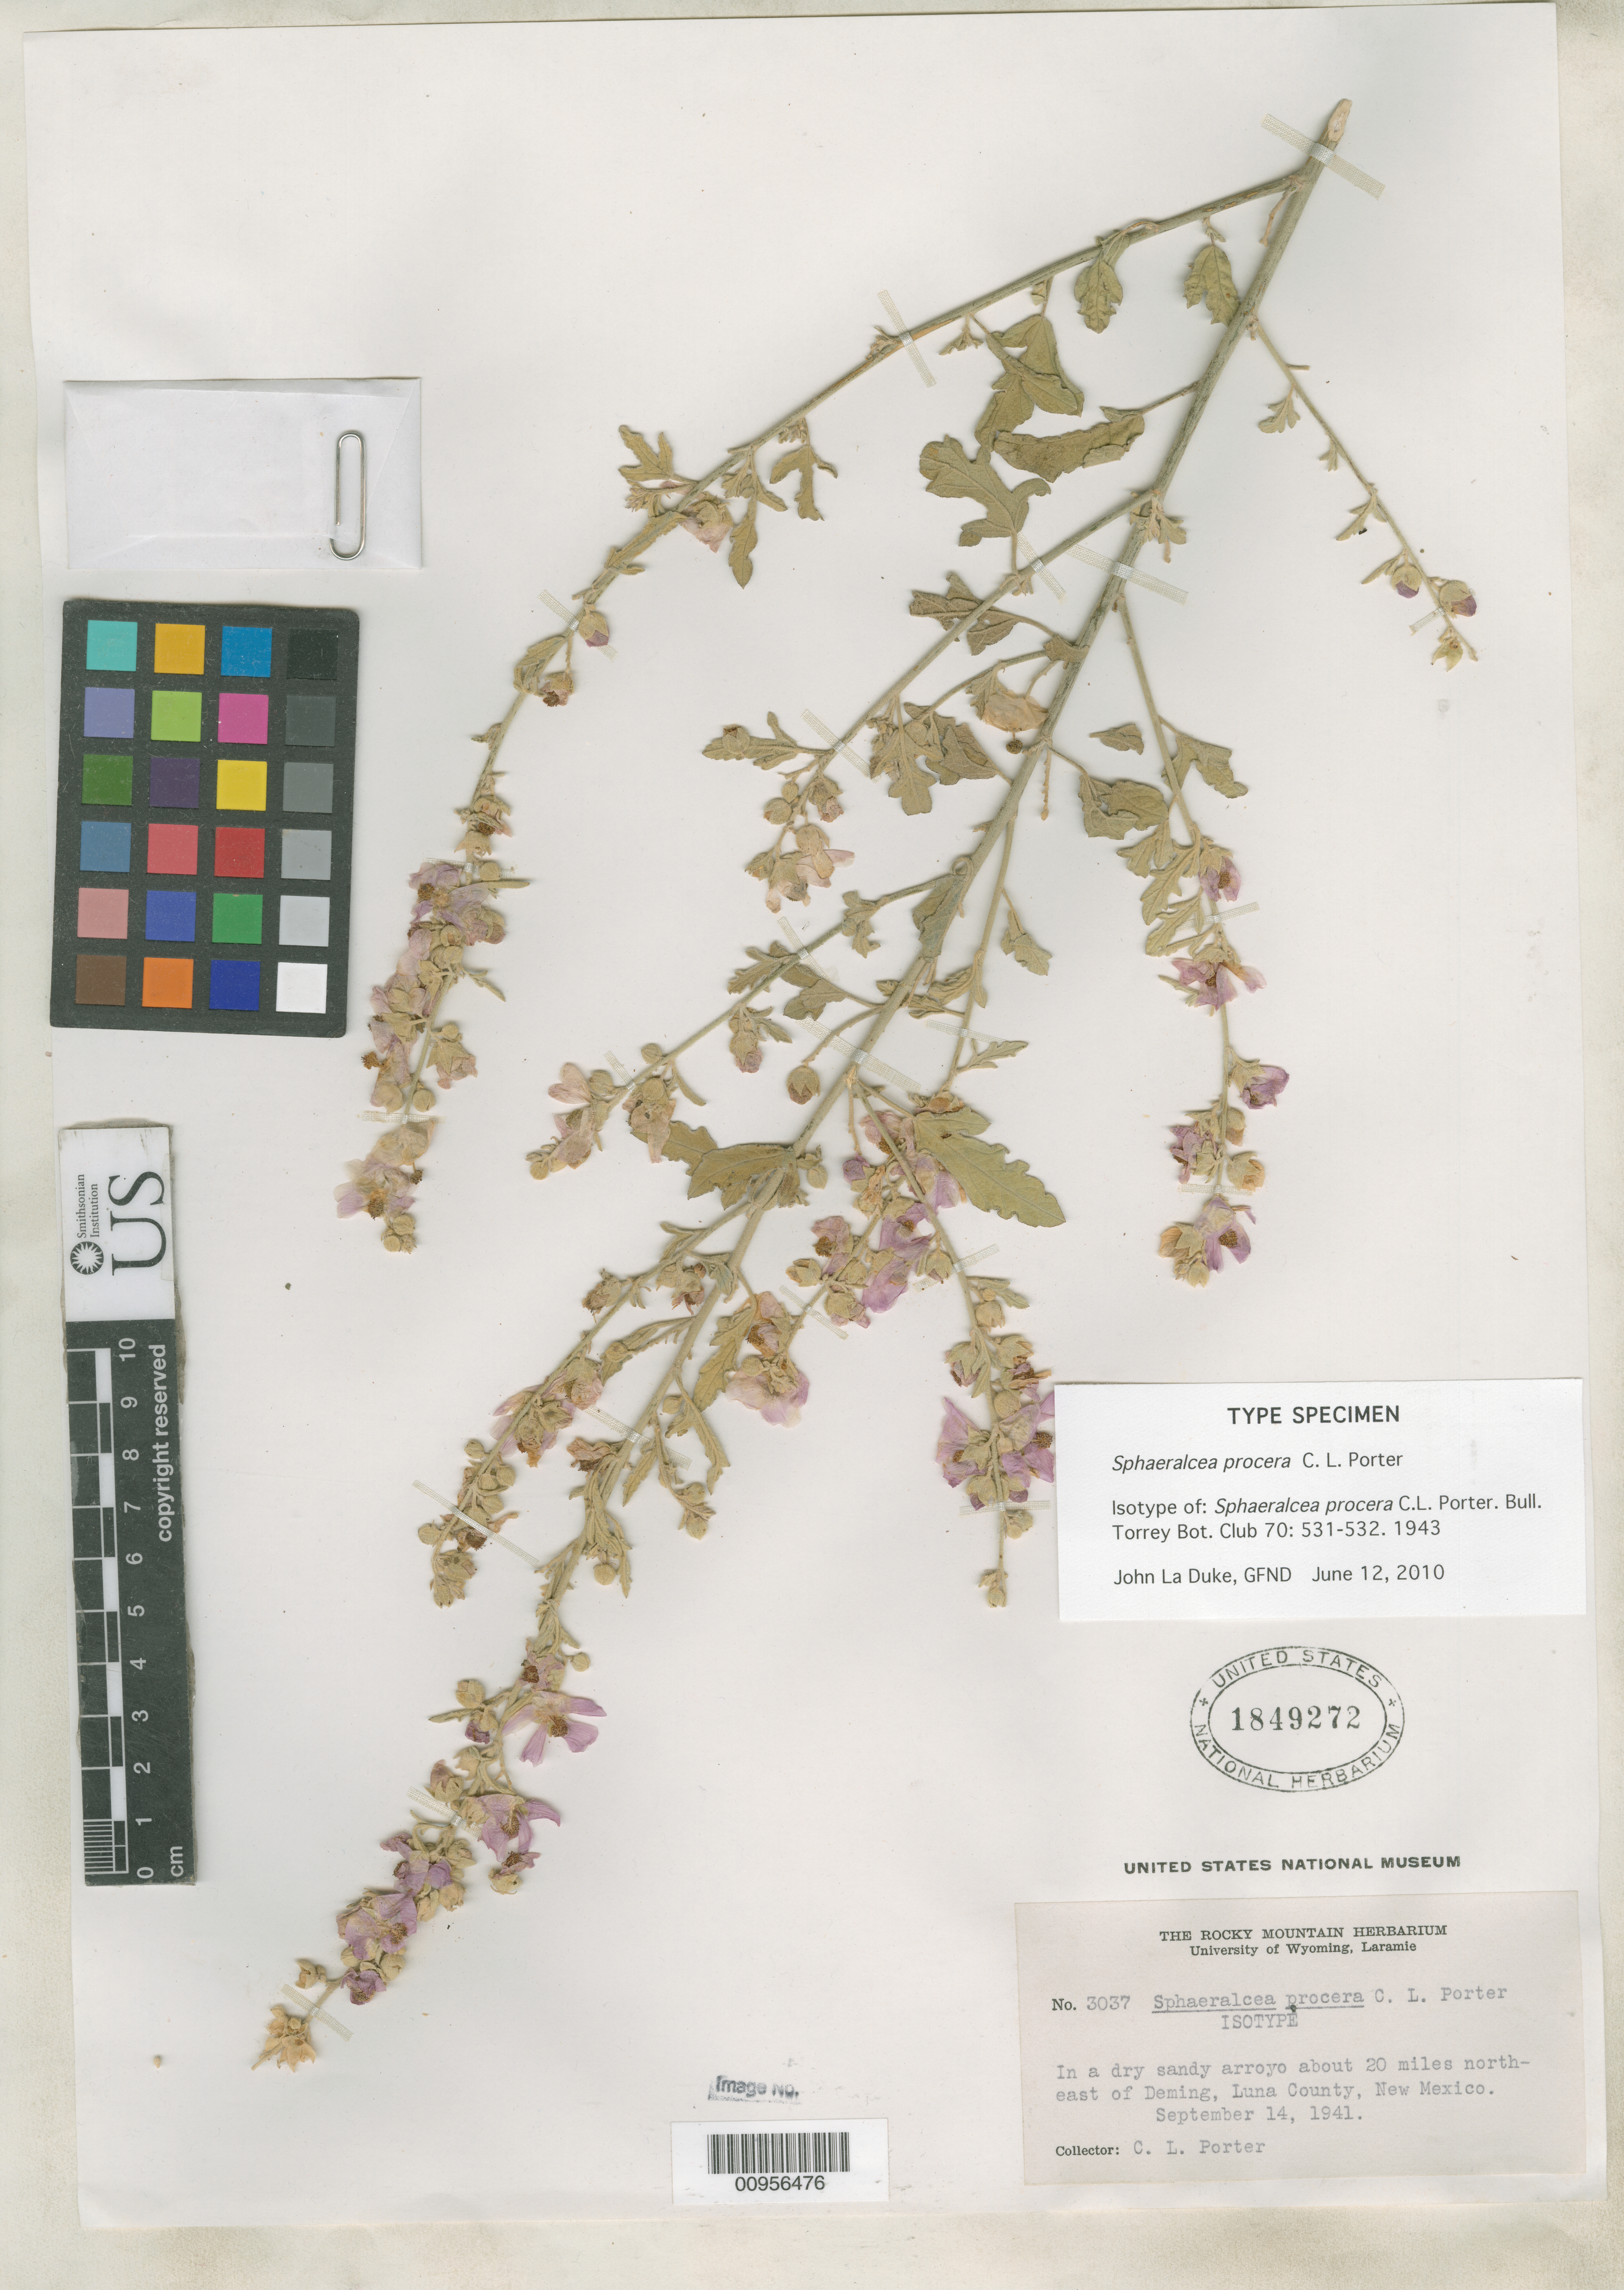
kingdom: Plantae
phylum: Tracheophyta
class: Magnoliopsida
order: Malvales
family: Malvaceae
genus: Sphaeralcea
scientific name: Sphaeralcea procera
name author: Ced. Porter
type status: Isotype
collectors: C. L. Porter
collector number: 3037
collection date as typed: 14 Sep 1941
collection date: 1941-09-14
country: United States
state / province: New Mexico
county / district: Luna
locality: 20 miles NE of Deming.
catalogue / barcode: US 1849272